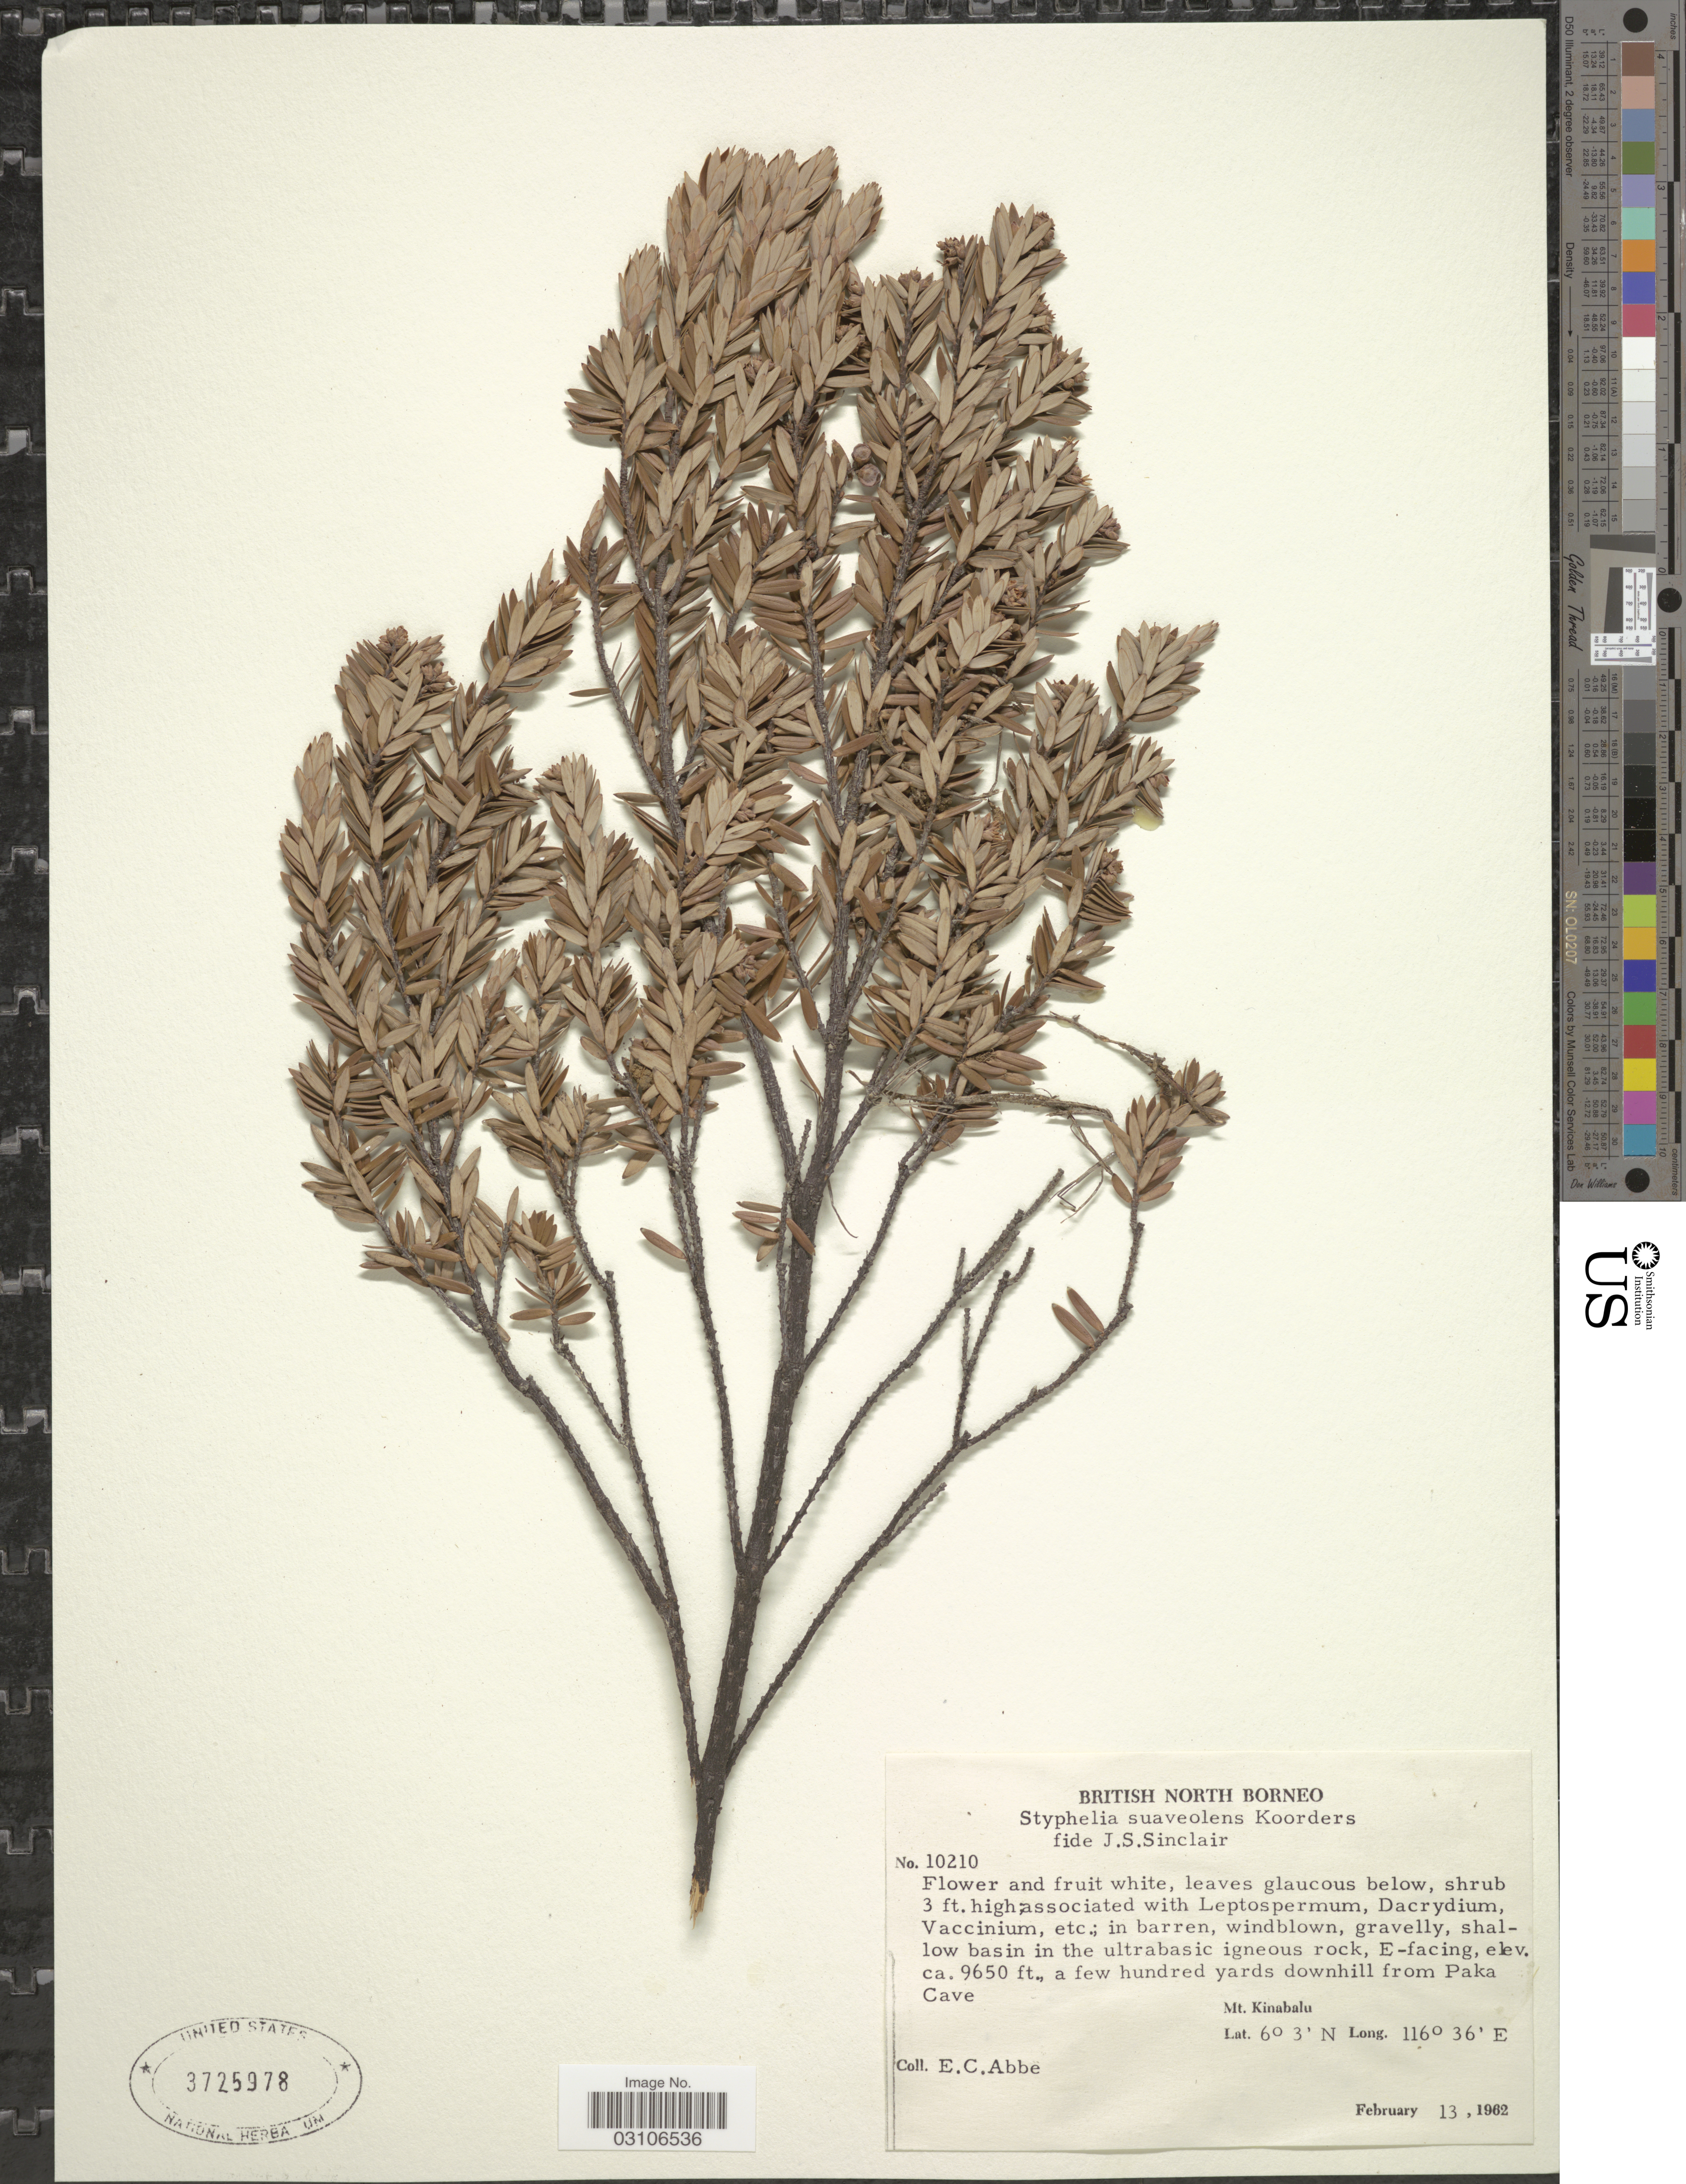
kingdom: Plantae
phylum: Tracheophyta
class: Magnoliopsida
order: Ericales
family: Ericaceae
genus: Styphelia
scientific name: Styphelia suaveolens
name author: (Hook. f.) Warb. ex P. Sarasin & Sarasin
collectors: E. C. Abbe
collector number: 10210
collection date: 1962-02-13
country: Malaysia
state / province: Sabah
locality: British North Borneo. A few hundred yards downhill from Paka Cave. Mt. Kinabalu.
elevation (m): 2941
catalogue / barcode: US 3725978